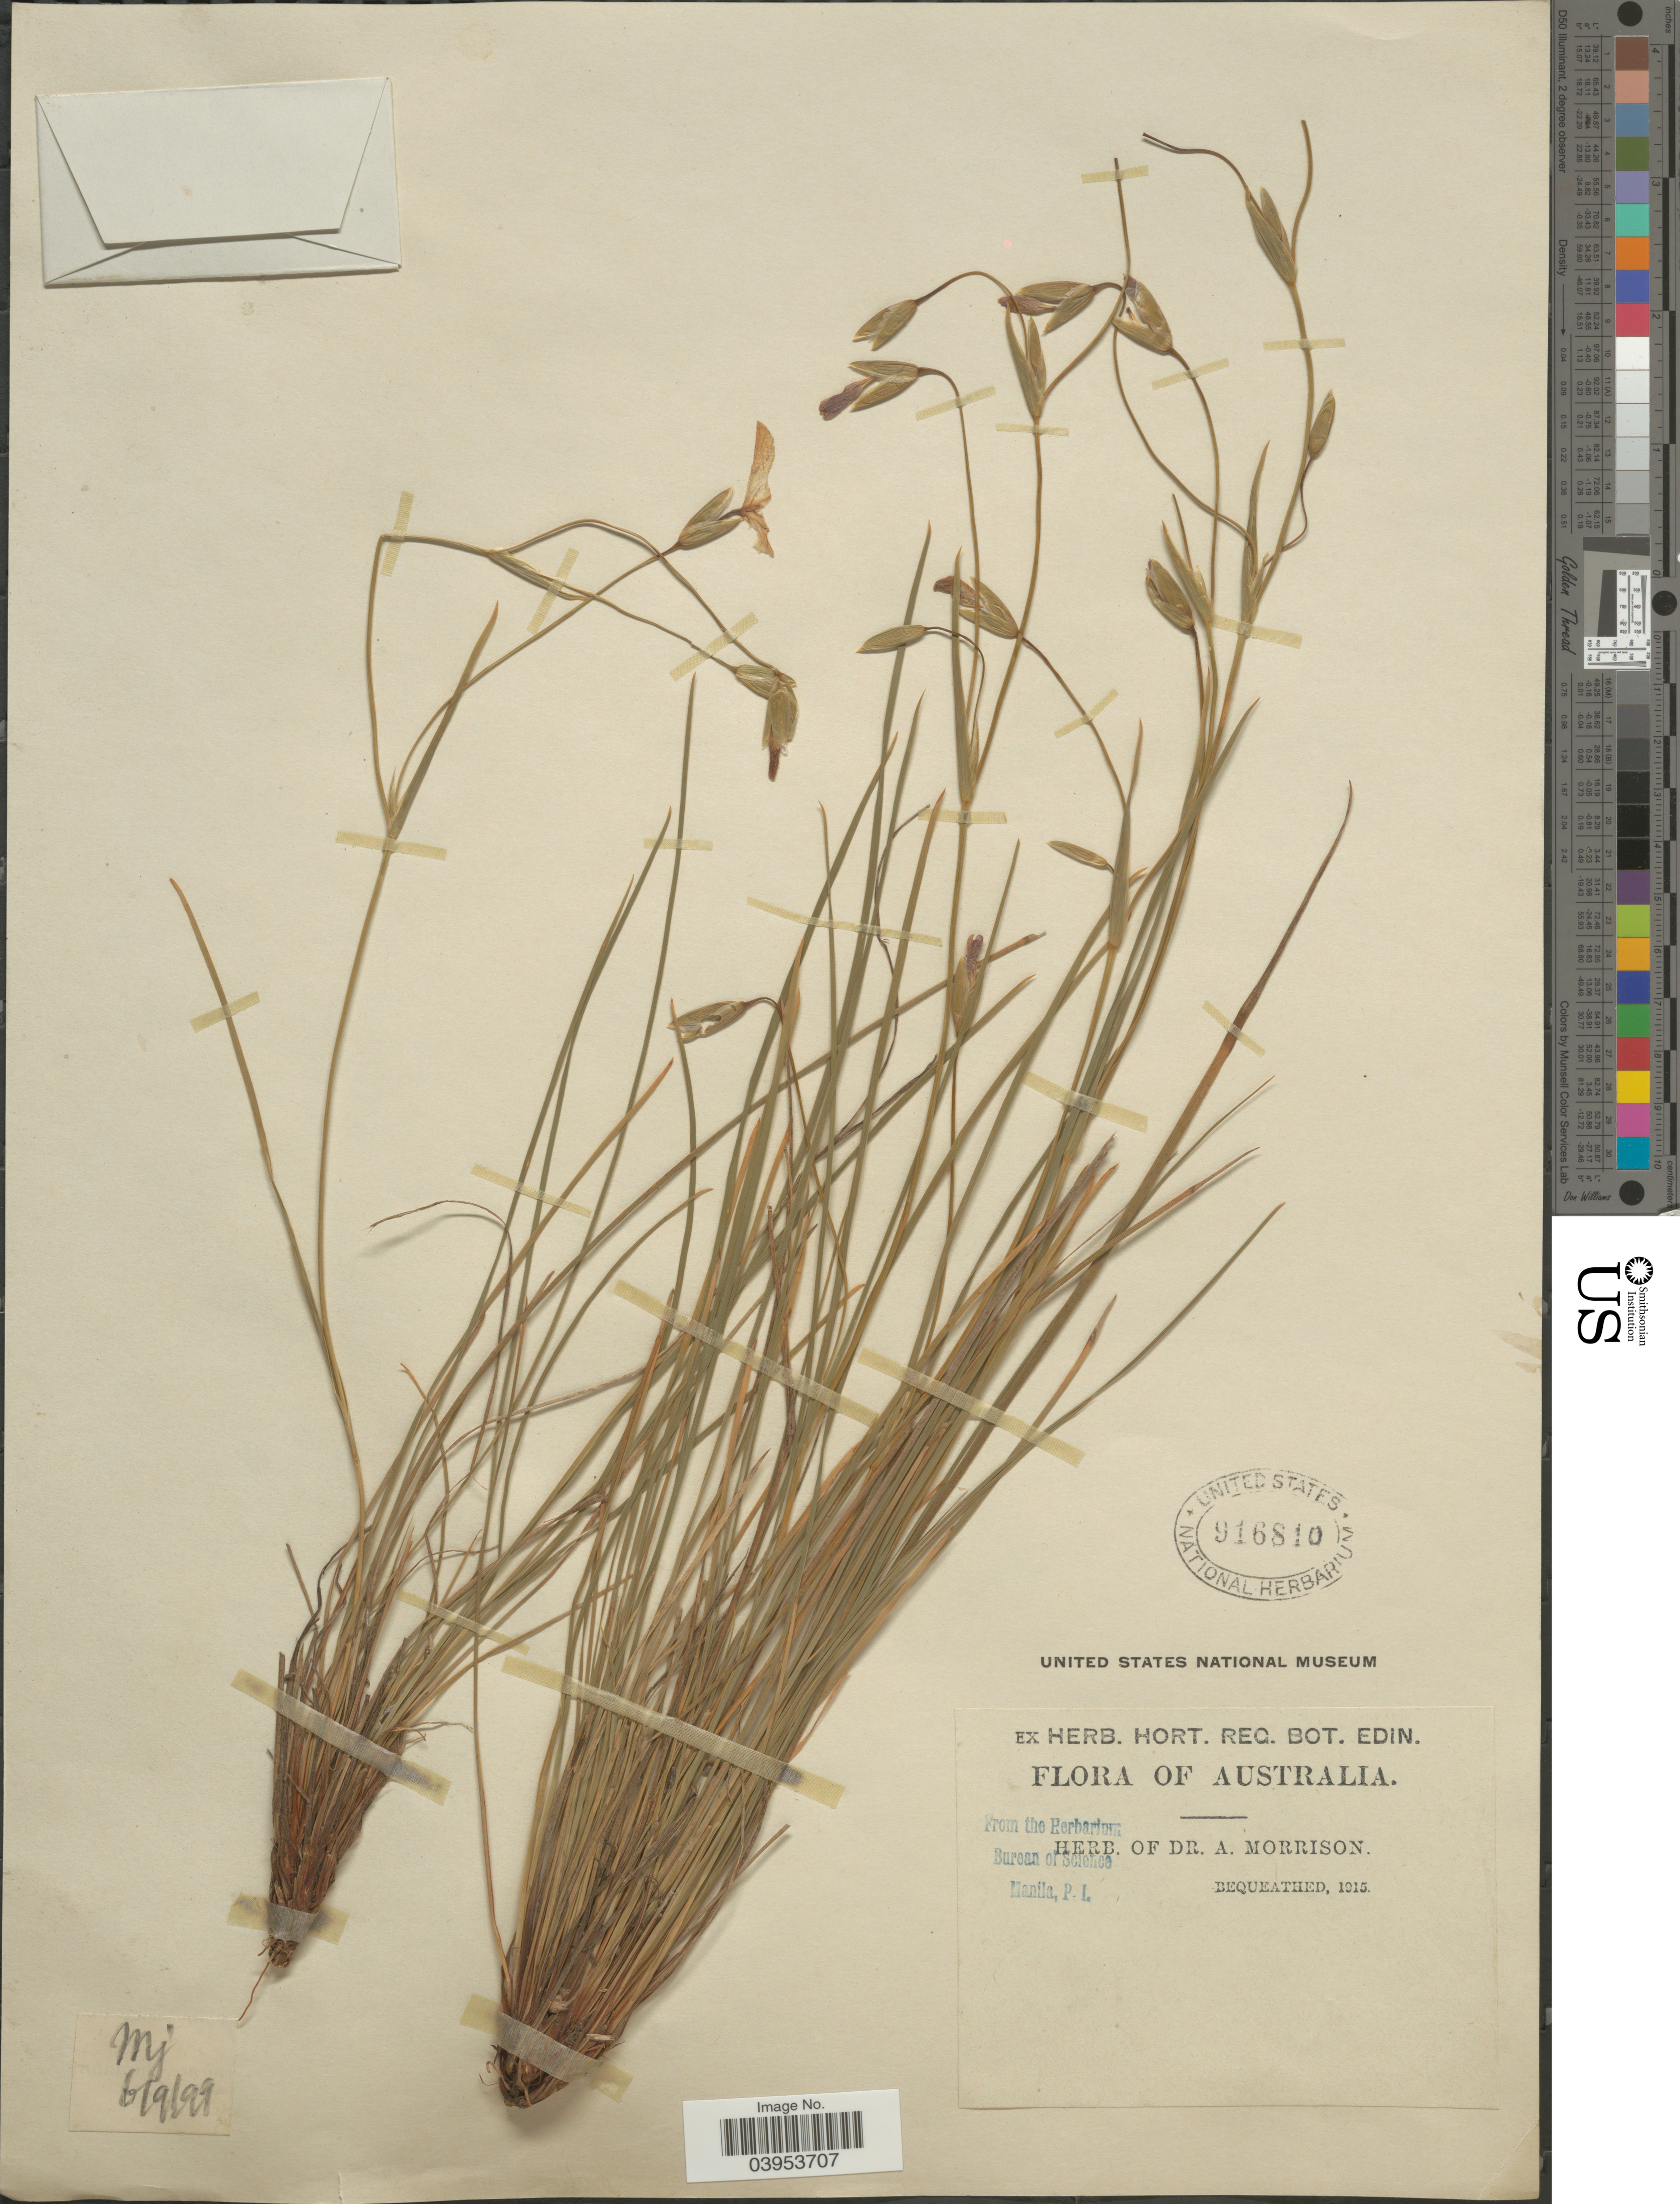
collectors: ex herb. Dr. A. Morrison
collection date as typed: Transcribed d/m/y: 6/9/99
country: Australia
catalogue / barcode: US 916810